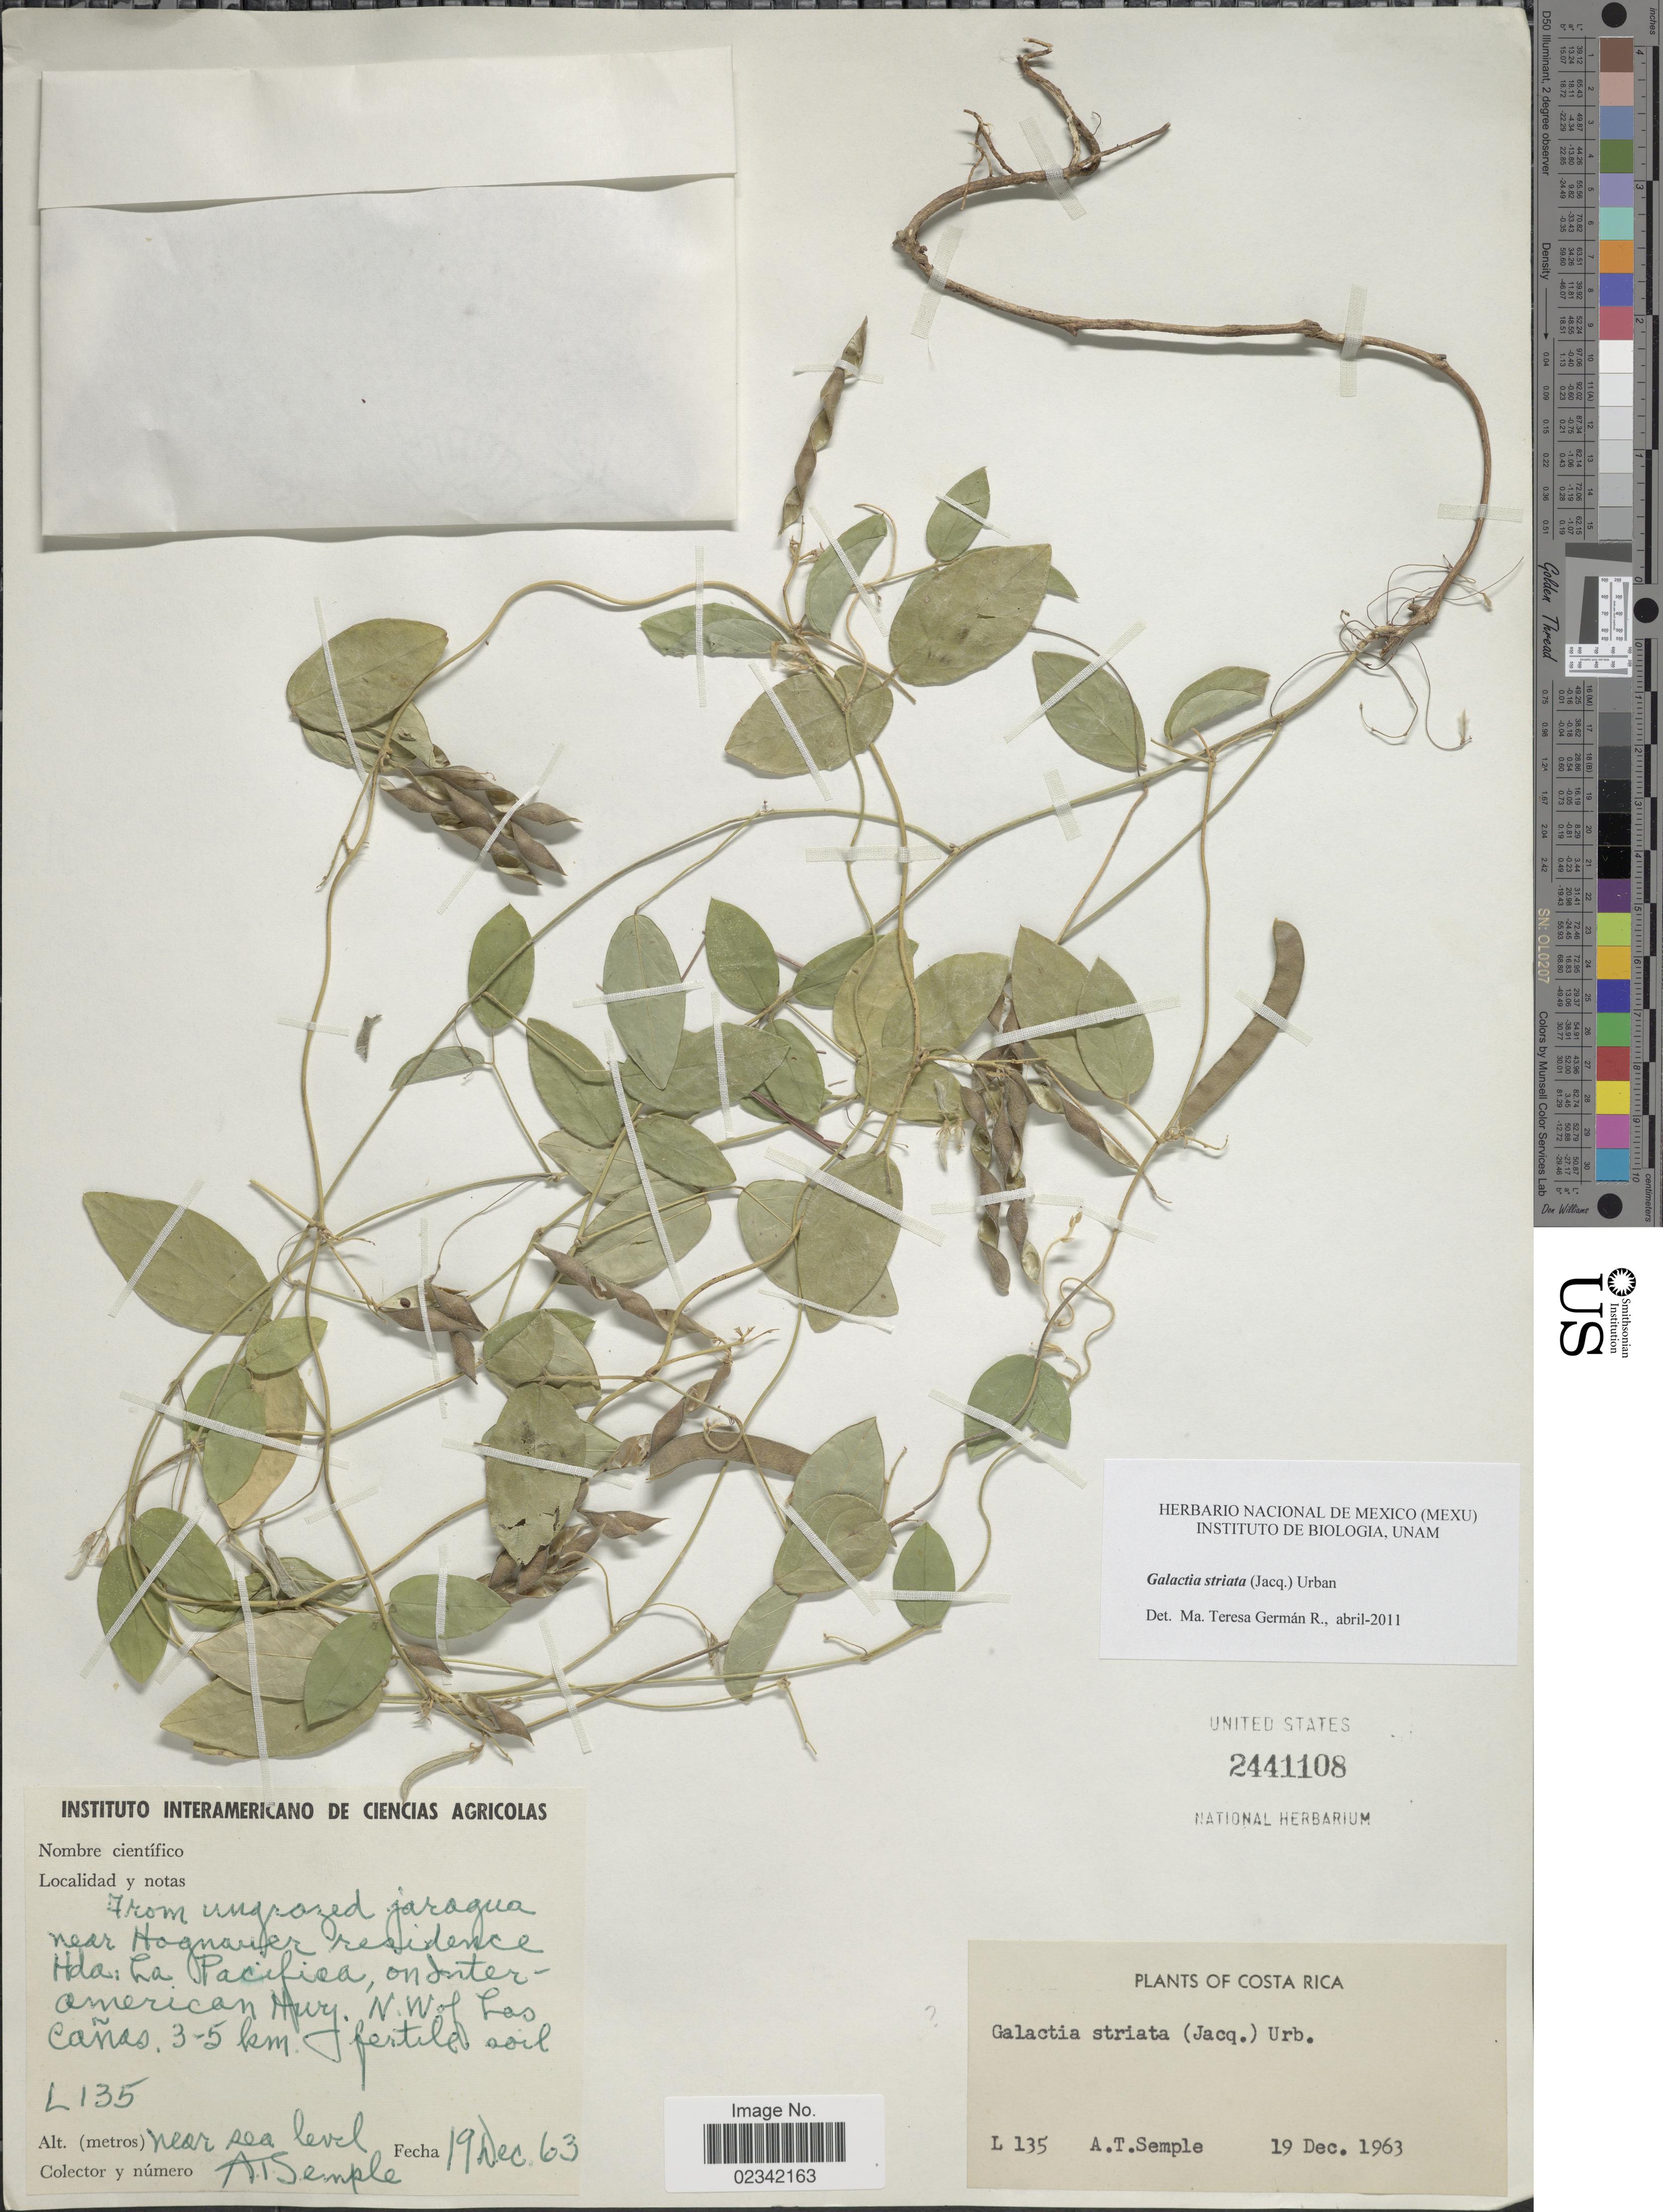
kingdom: Plantae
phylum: Tracheophyta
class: Magnoliopsida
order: Fabales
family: Fabaceae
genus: Galactia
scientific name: Galactia striata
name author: (Jacq.) Urb.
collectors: A. Semple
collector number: L 135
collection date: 1963-12-19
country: Costa Rica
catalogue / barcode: US 2441108